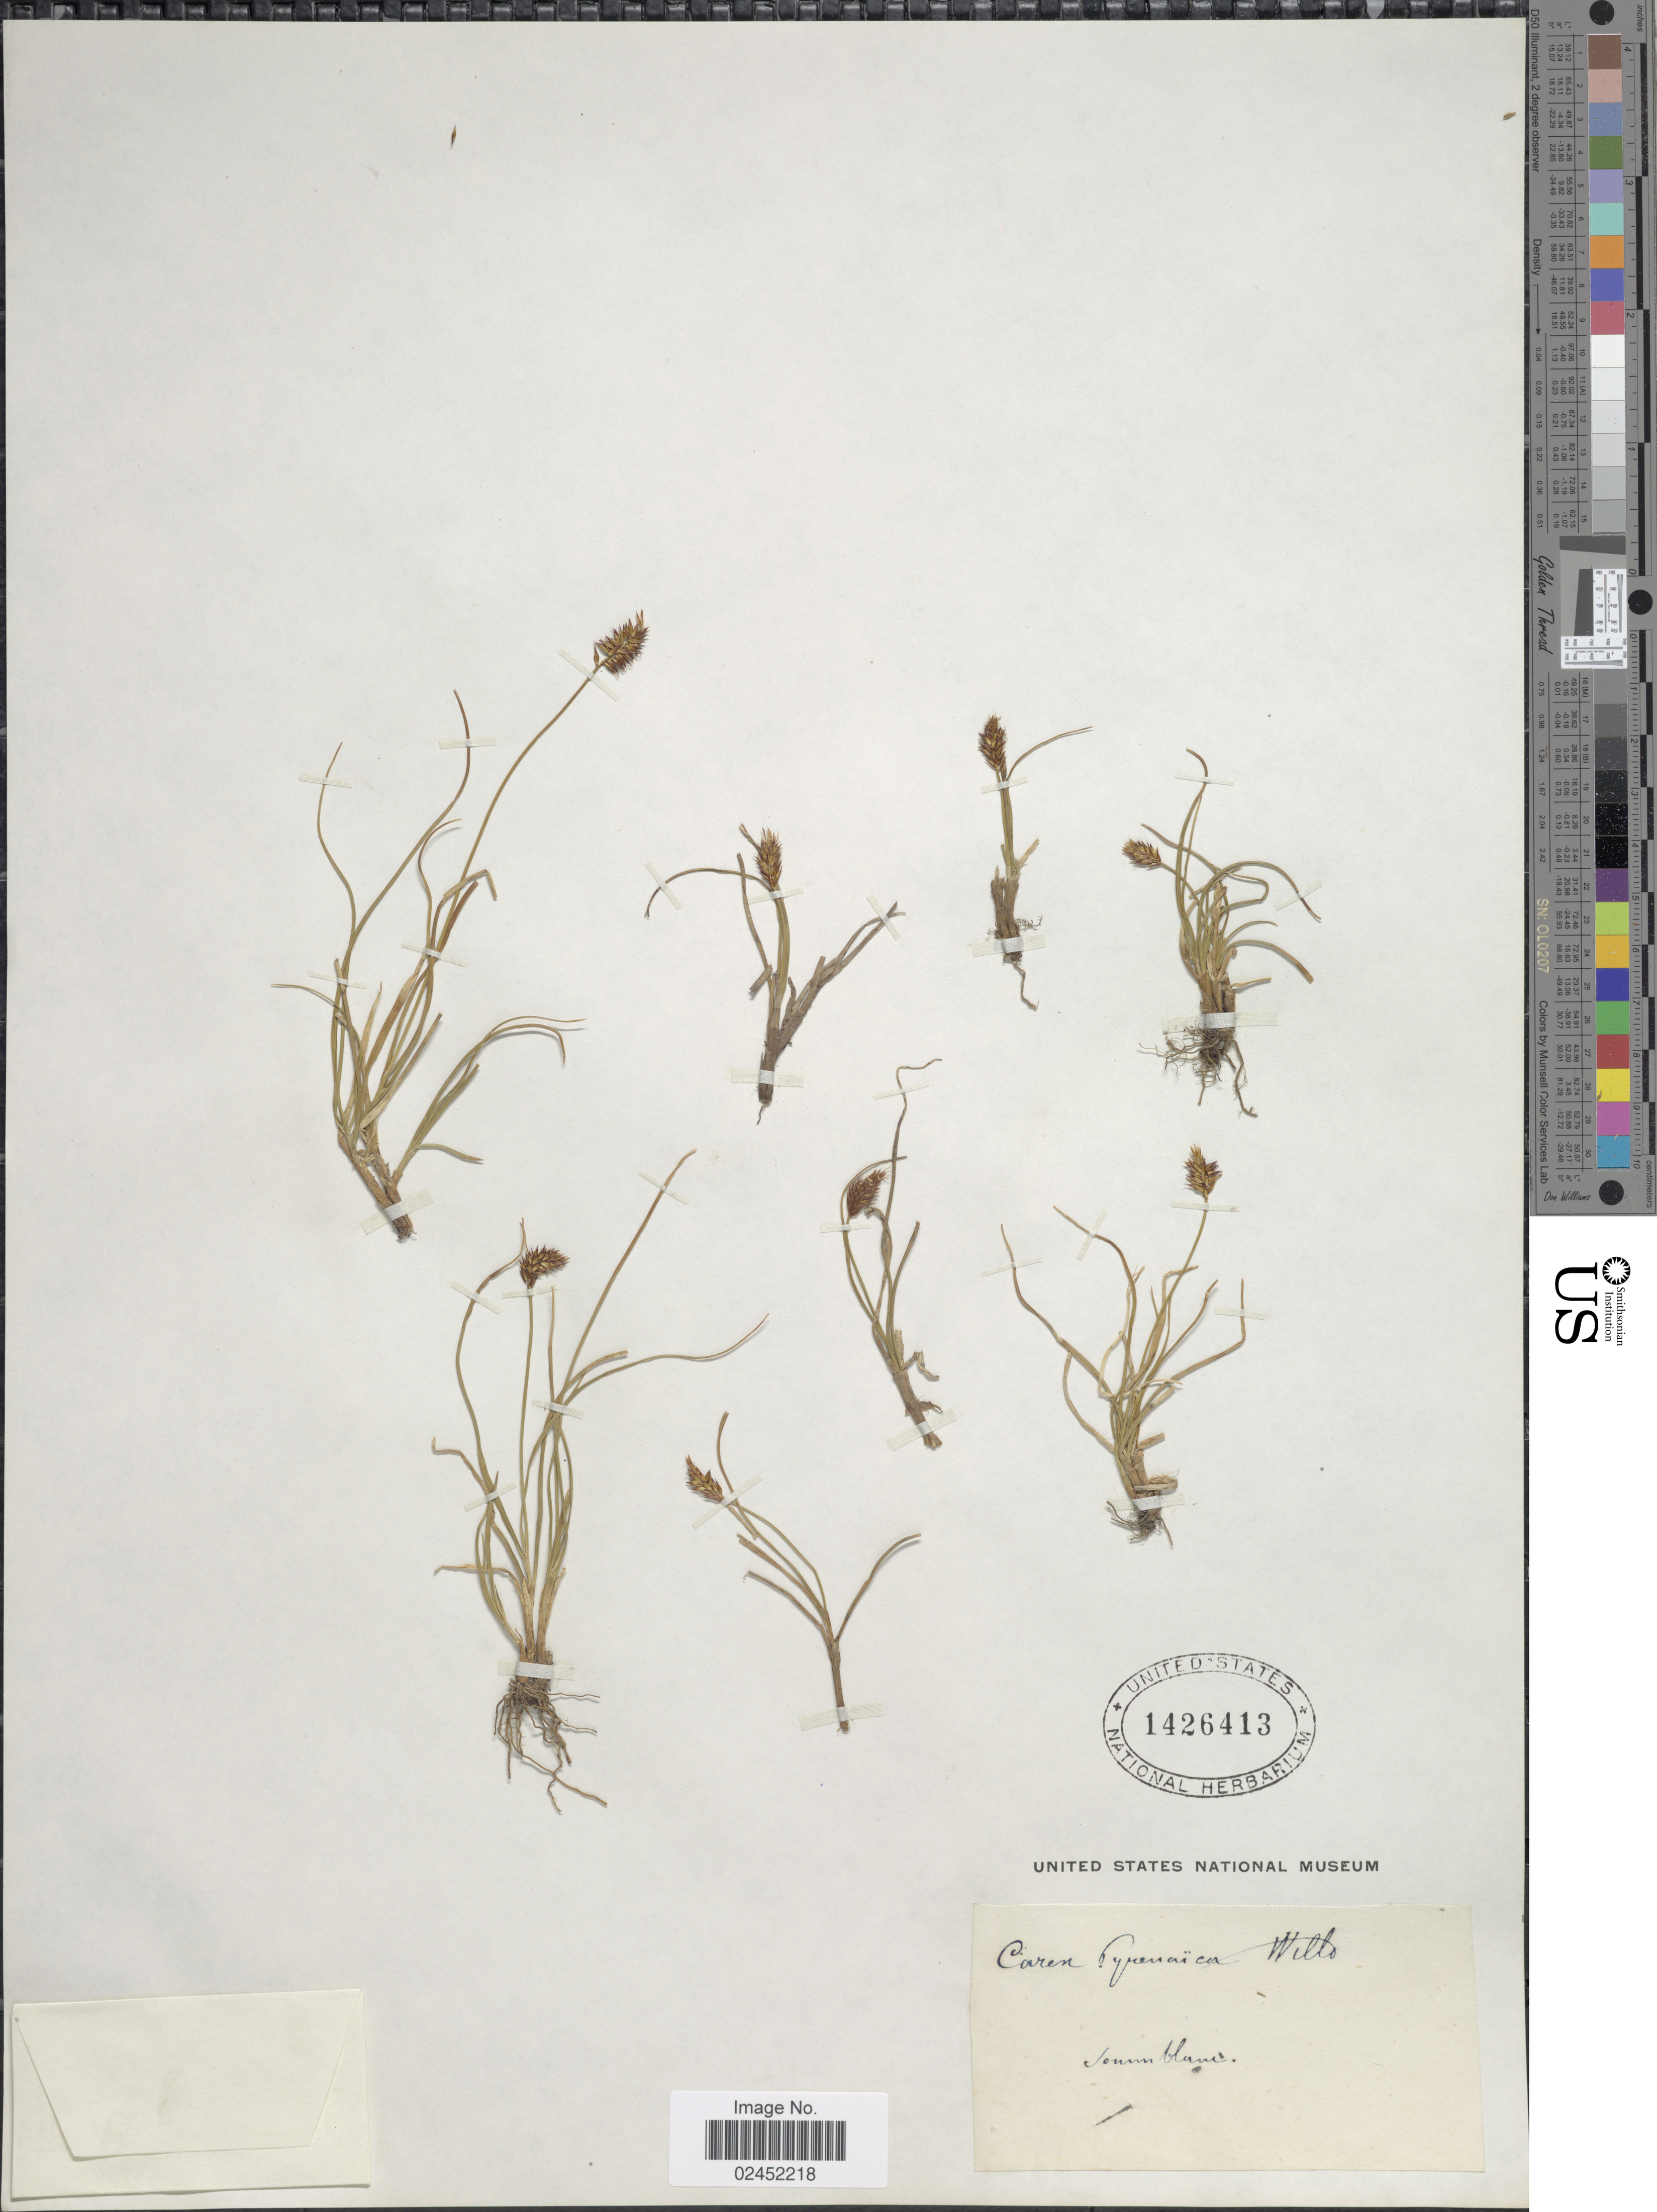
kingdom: Plantae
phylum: Tracheophyta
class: Liliopsida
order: Poales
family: Cyperaceae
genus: Carex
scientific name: Carex pyrenaica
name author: Wahlenb.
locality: Somm blanc. [interpreted] [unsure placement]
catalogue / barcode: US 1426413